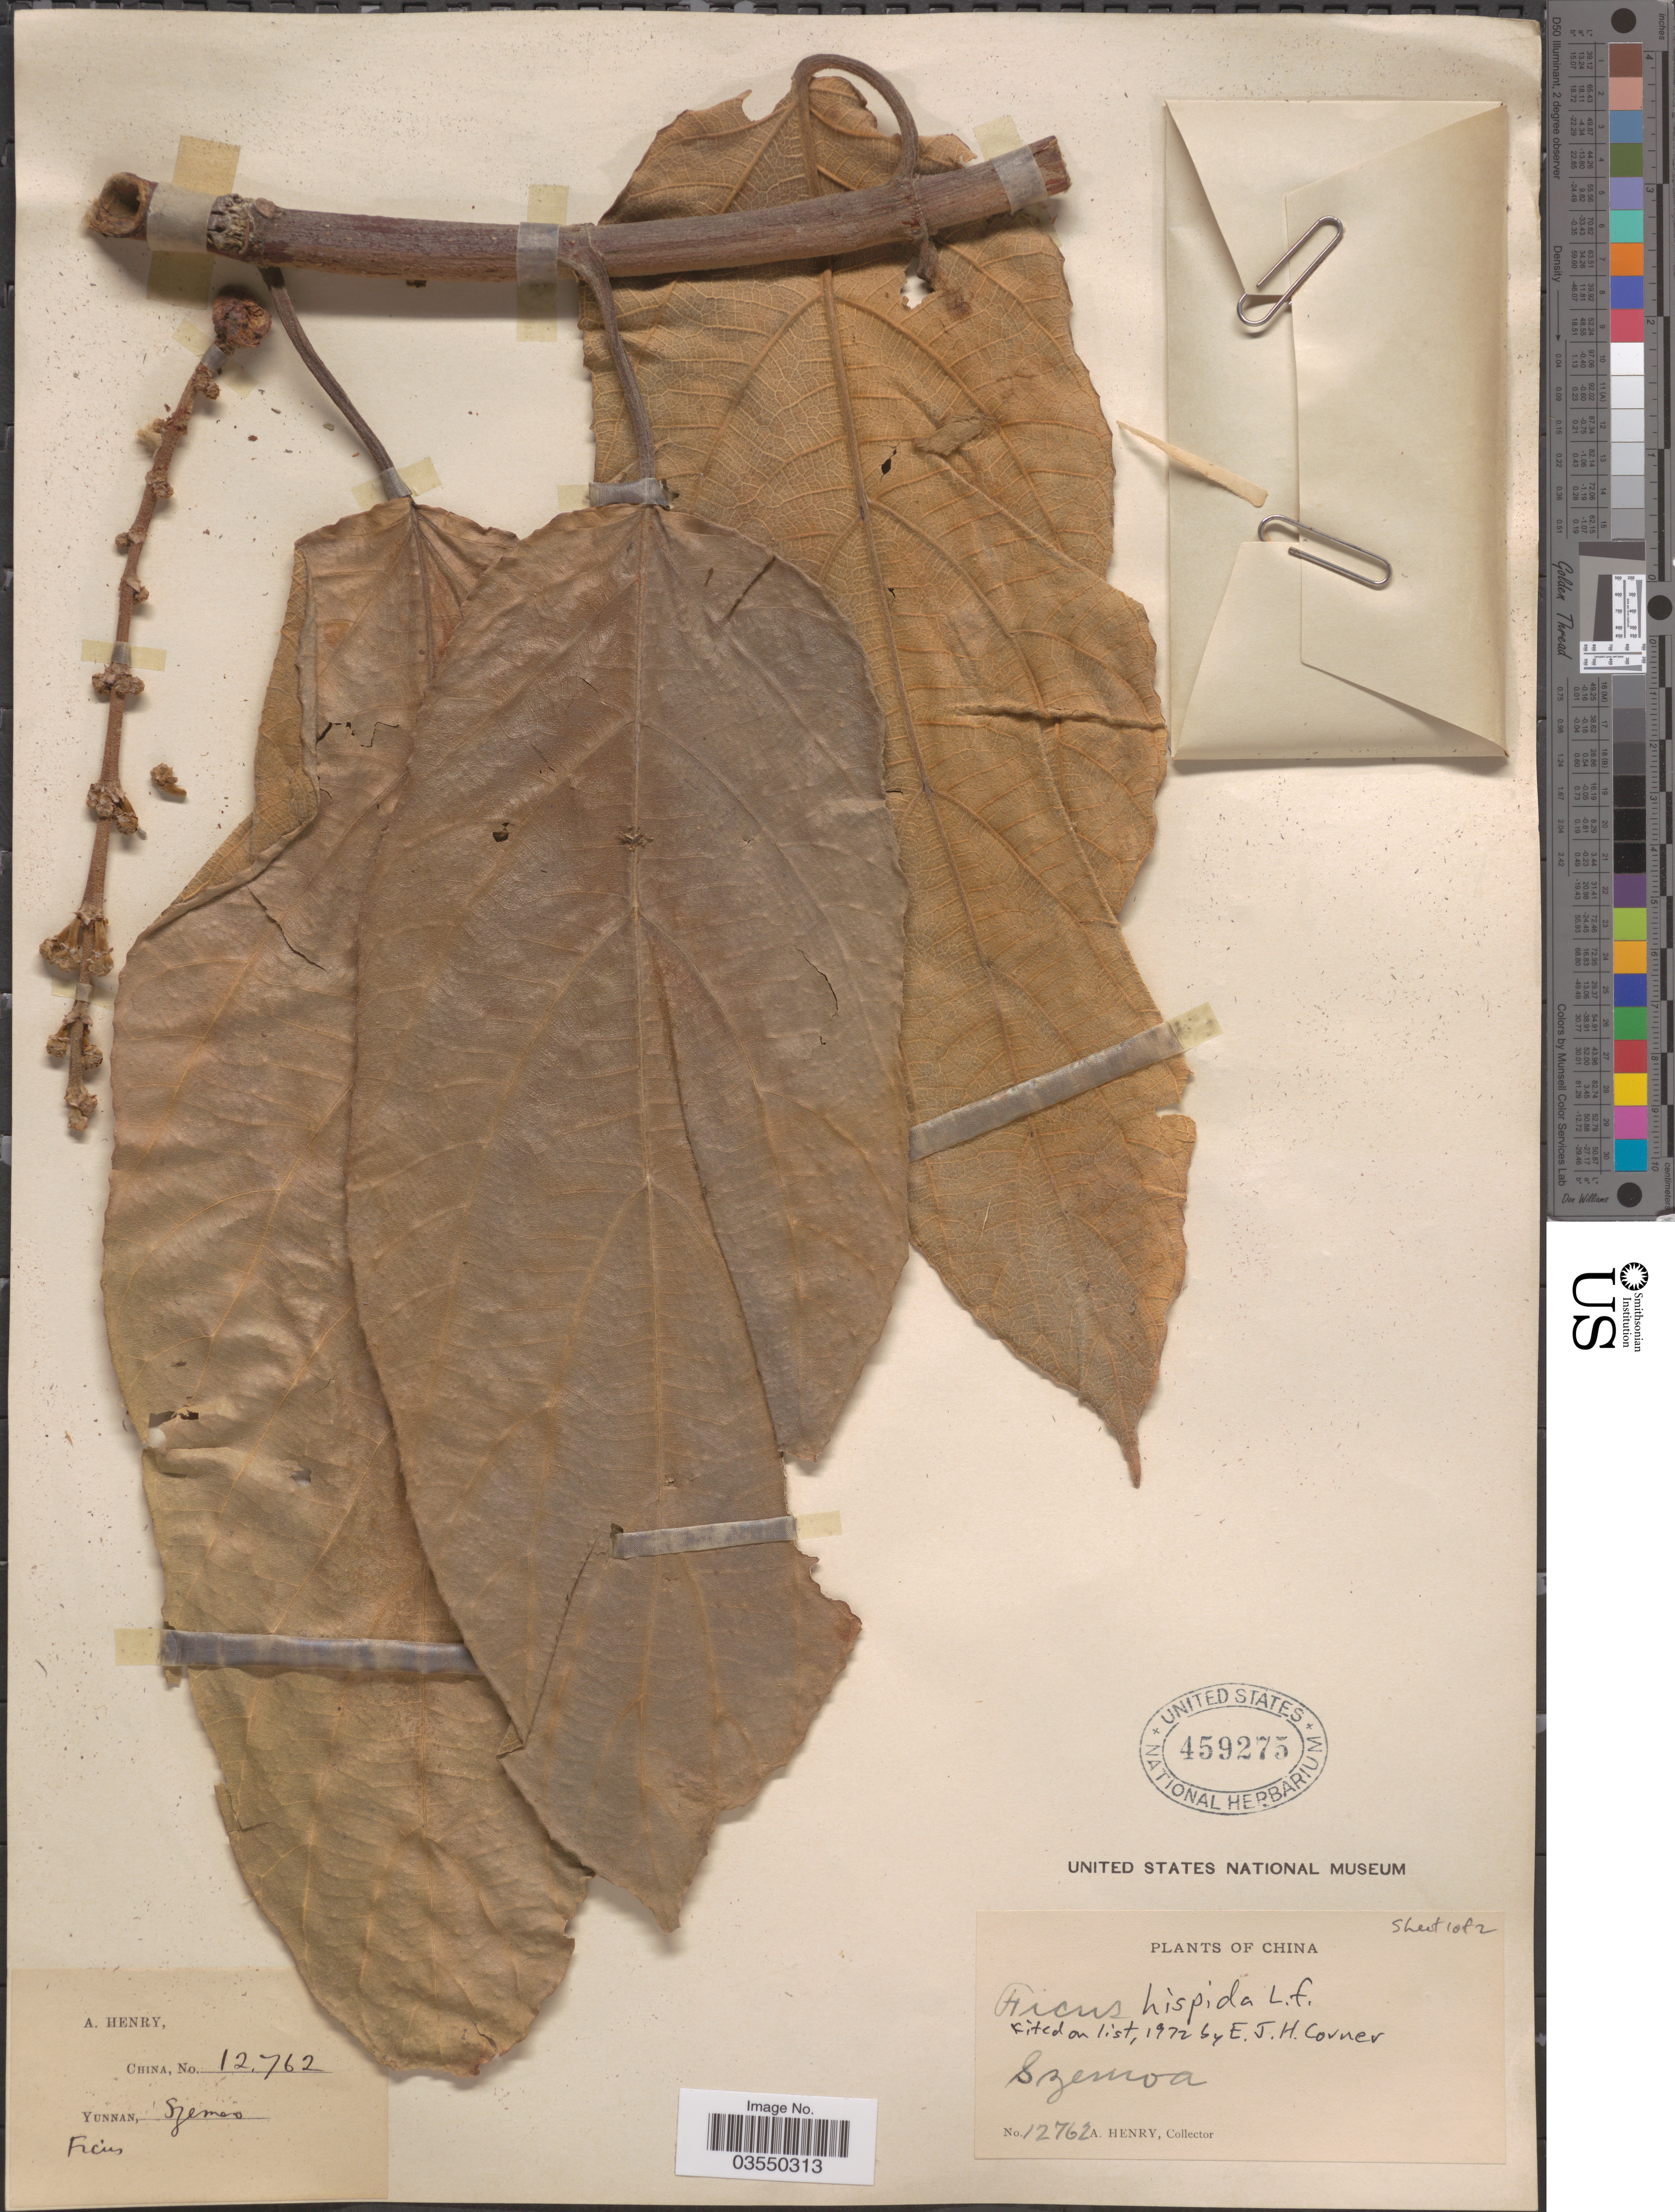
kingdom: Plantae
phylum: Tracheophyta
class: Magnoliopsida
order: Rosales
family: Moraceae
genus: Ficus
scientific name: Ficus hispida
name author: L. f.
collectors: A. Henry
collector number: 12762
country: China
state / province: Yunnan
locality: Szemoa.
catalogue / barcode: US 459275